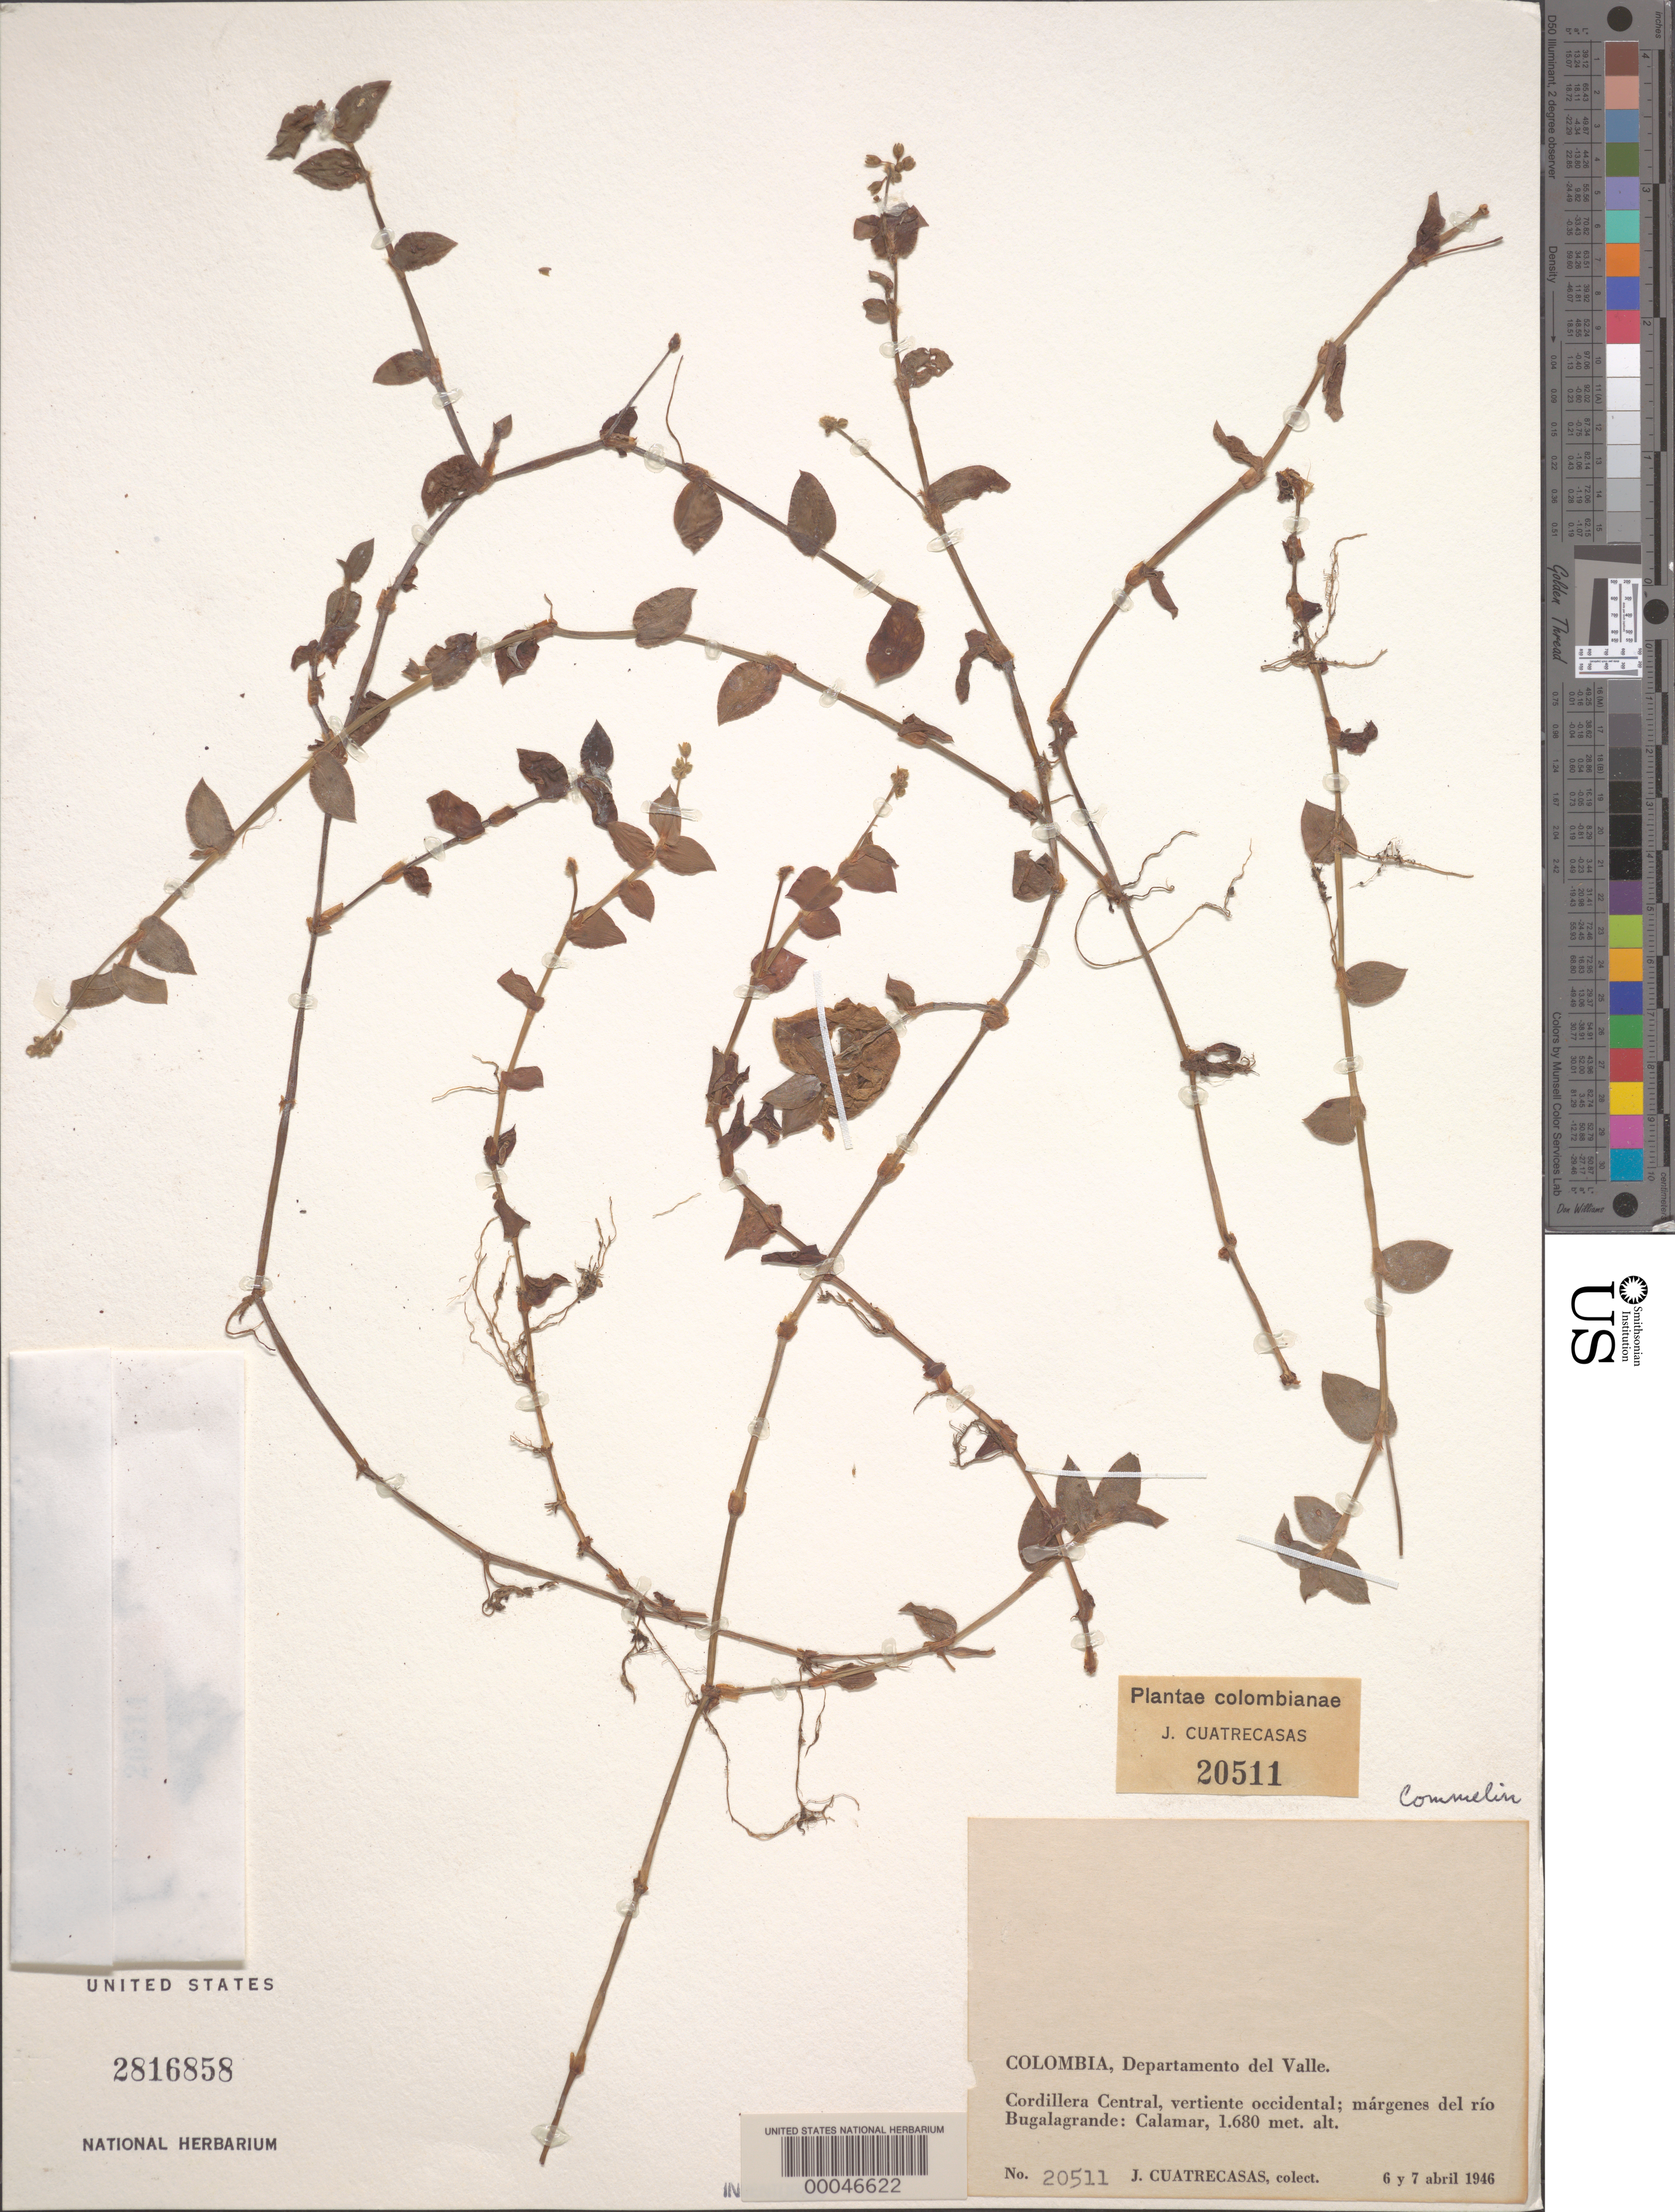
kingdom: Plantae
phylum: Tracheophyta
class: Liliopsida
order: Commelinales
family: Commelinaceae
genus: Callisia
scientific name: Callisia sp.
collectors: J. Cuatrecasas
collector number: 20511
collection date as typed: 06 Apr 1946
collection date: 1946-04-06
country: Colombia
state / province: Valle del Cauca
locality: Cordillera Central, Rio Bugla Grande; Calamar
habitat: Riverbank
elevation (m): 1680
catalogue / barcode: US 2816858